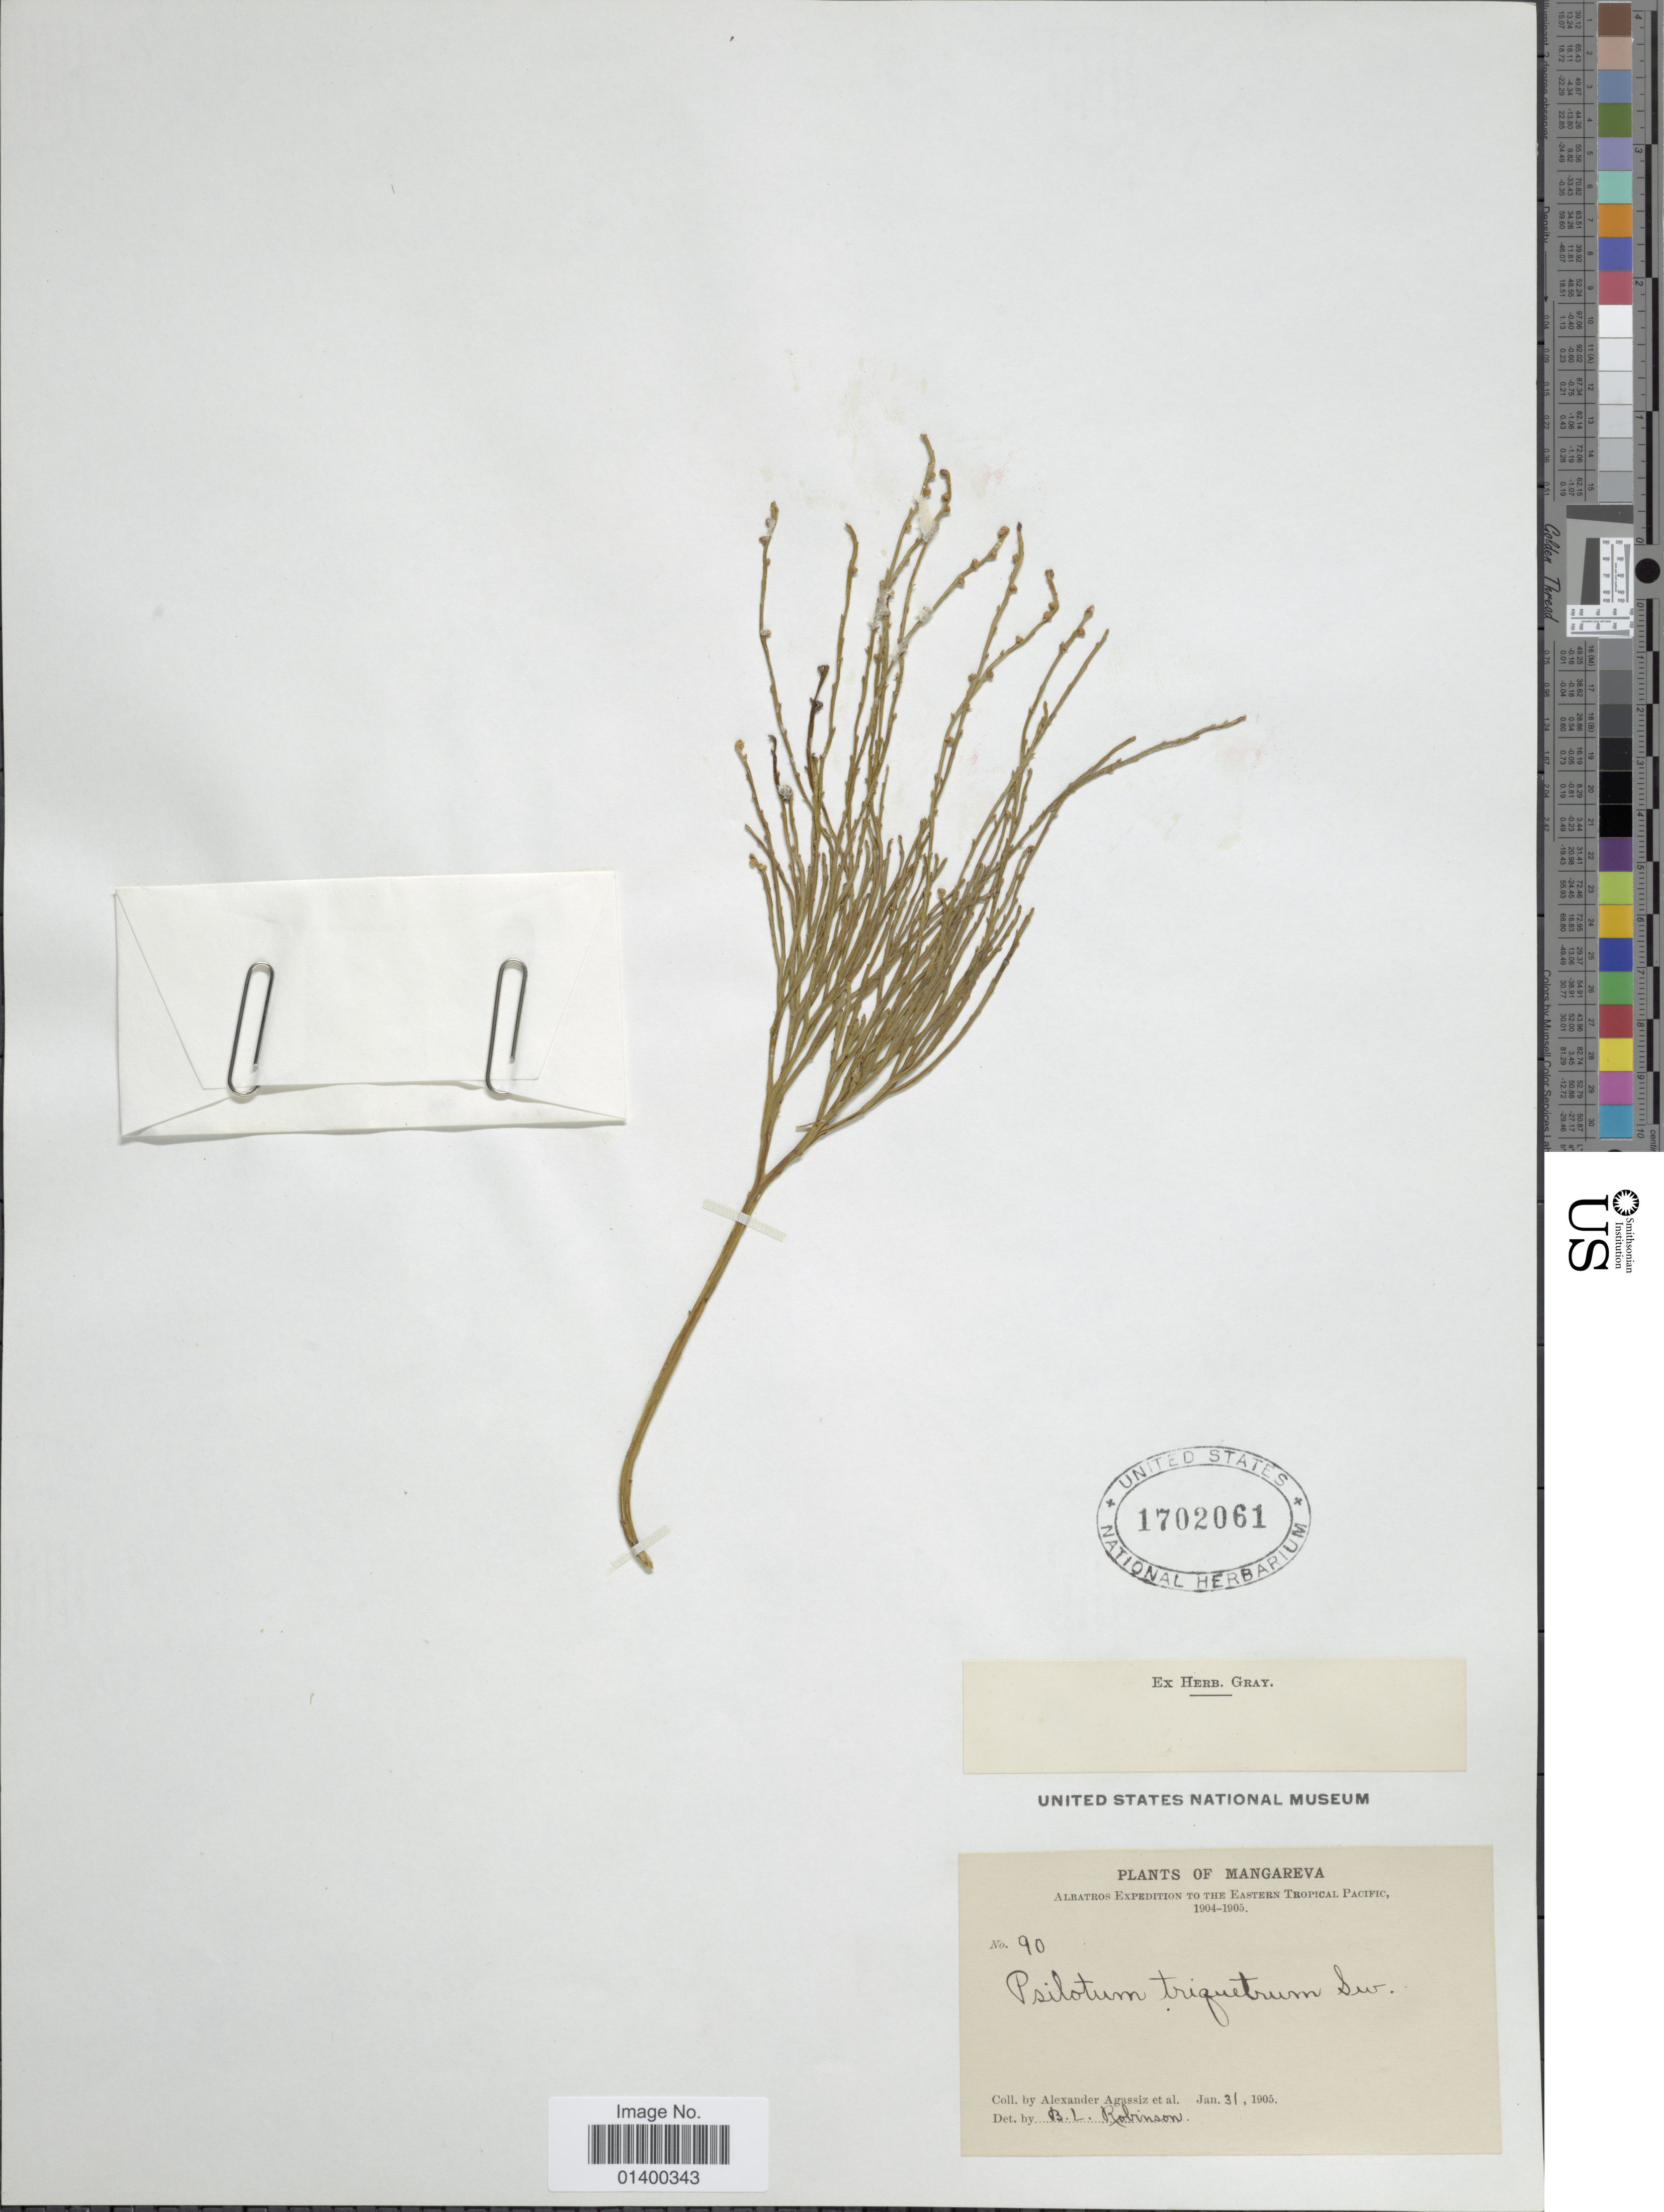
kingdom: Plantae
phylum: Tracheophyta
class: Polypodiopsida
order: Psilotales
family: Psilotaceae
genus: Psilotum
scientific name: Psilotum nudum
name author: (L.) P. Beauv.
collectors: A. E. Agassiz & et al.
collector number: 90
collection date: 1905-01-31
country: French Polynesia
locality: Mangareva, eastern tropical Pacific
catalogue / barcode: US 1702061